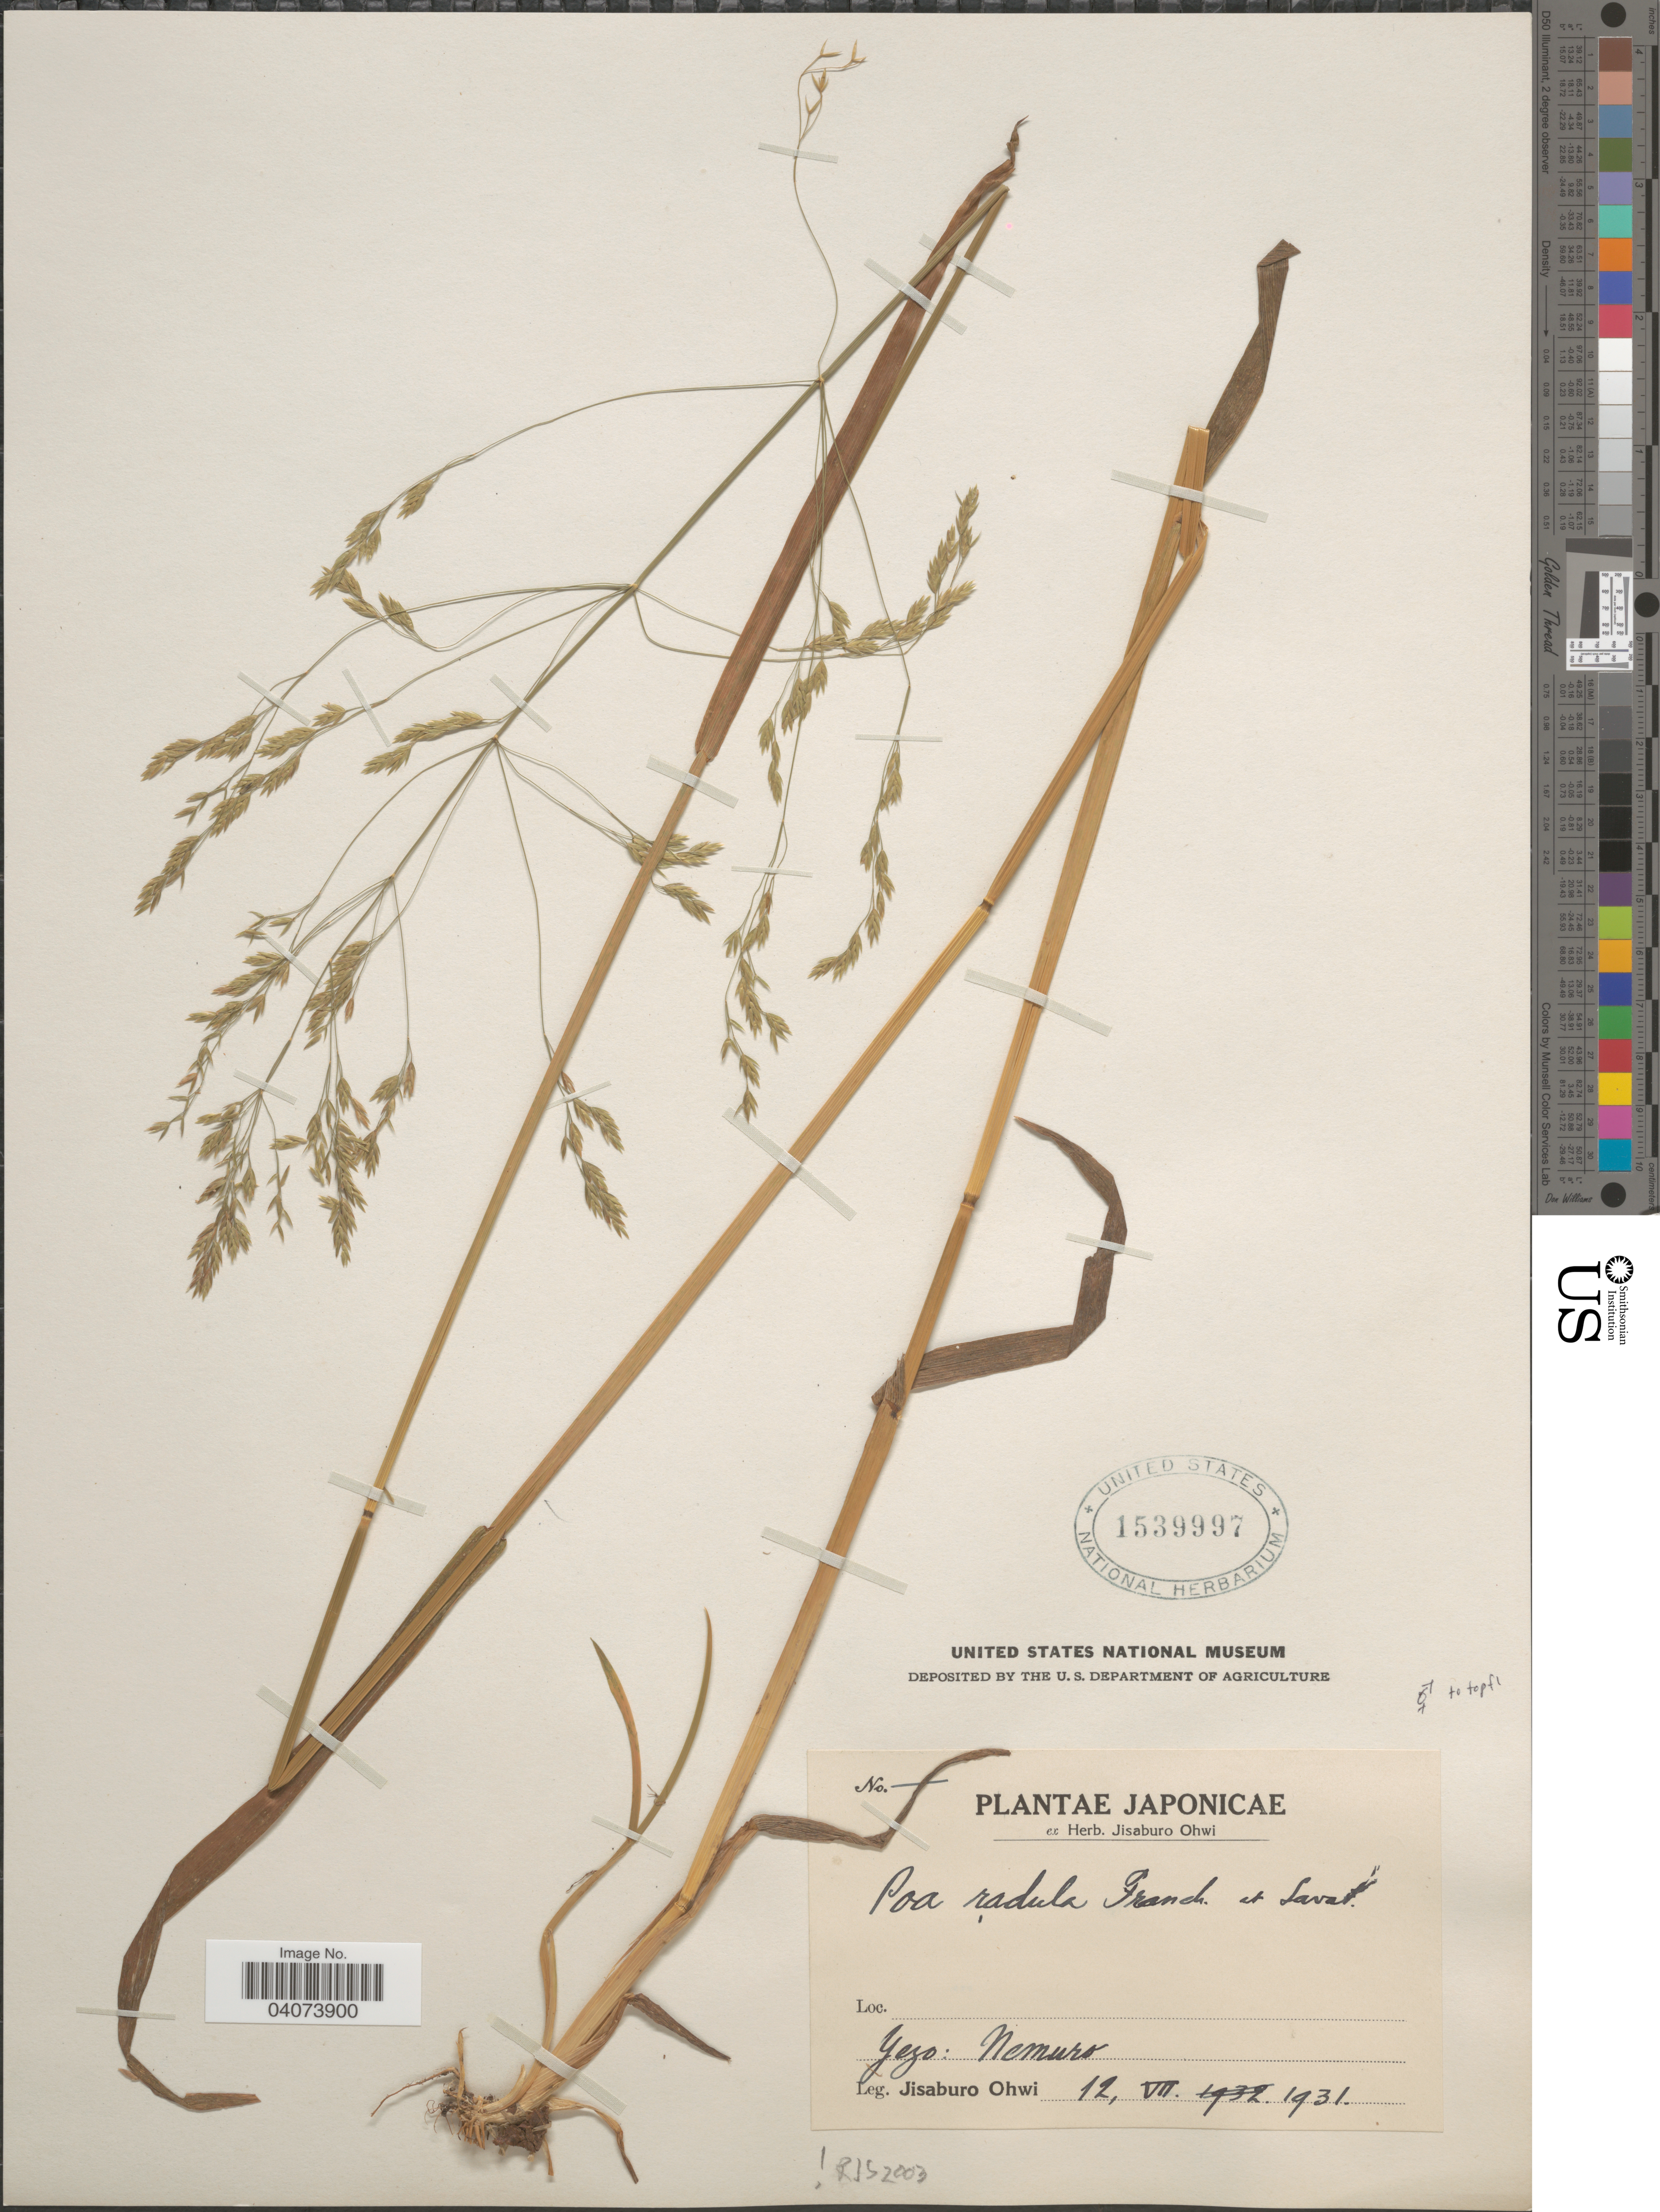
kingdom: Plantae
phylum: Tracheophyta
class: Liliopsida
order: Poales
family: Poaceae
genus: Poa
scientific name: Poa radula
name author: Franch. & Sav.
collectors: J. Ohwi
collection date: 1931-07-12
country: Japan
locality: Yezo: Nemuro.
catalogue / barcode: US 1539997